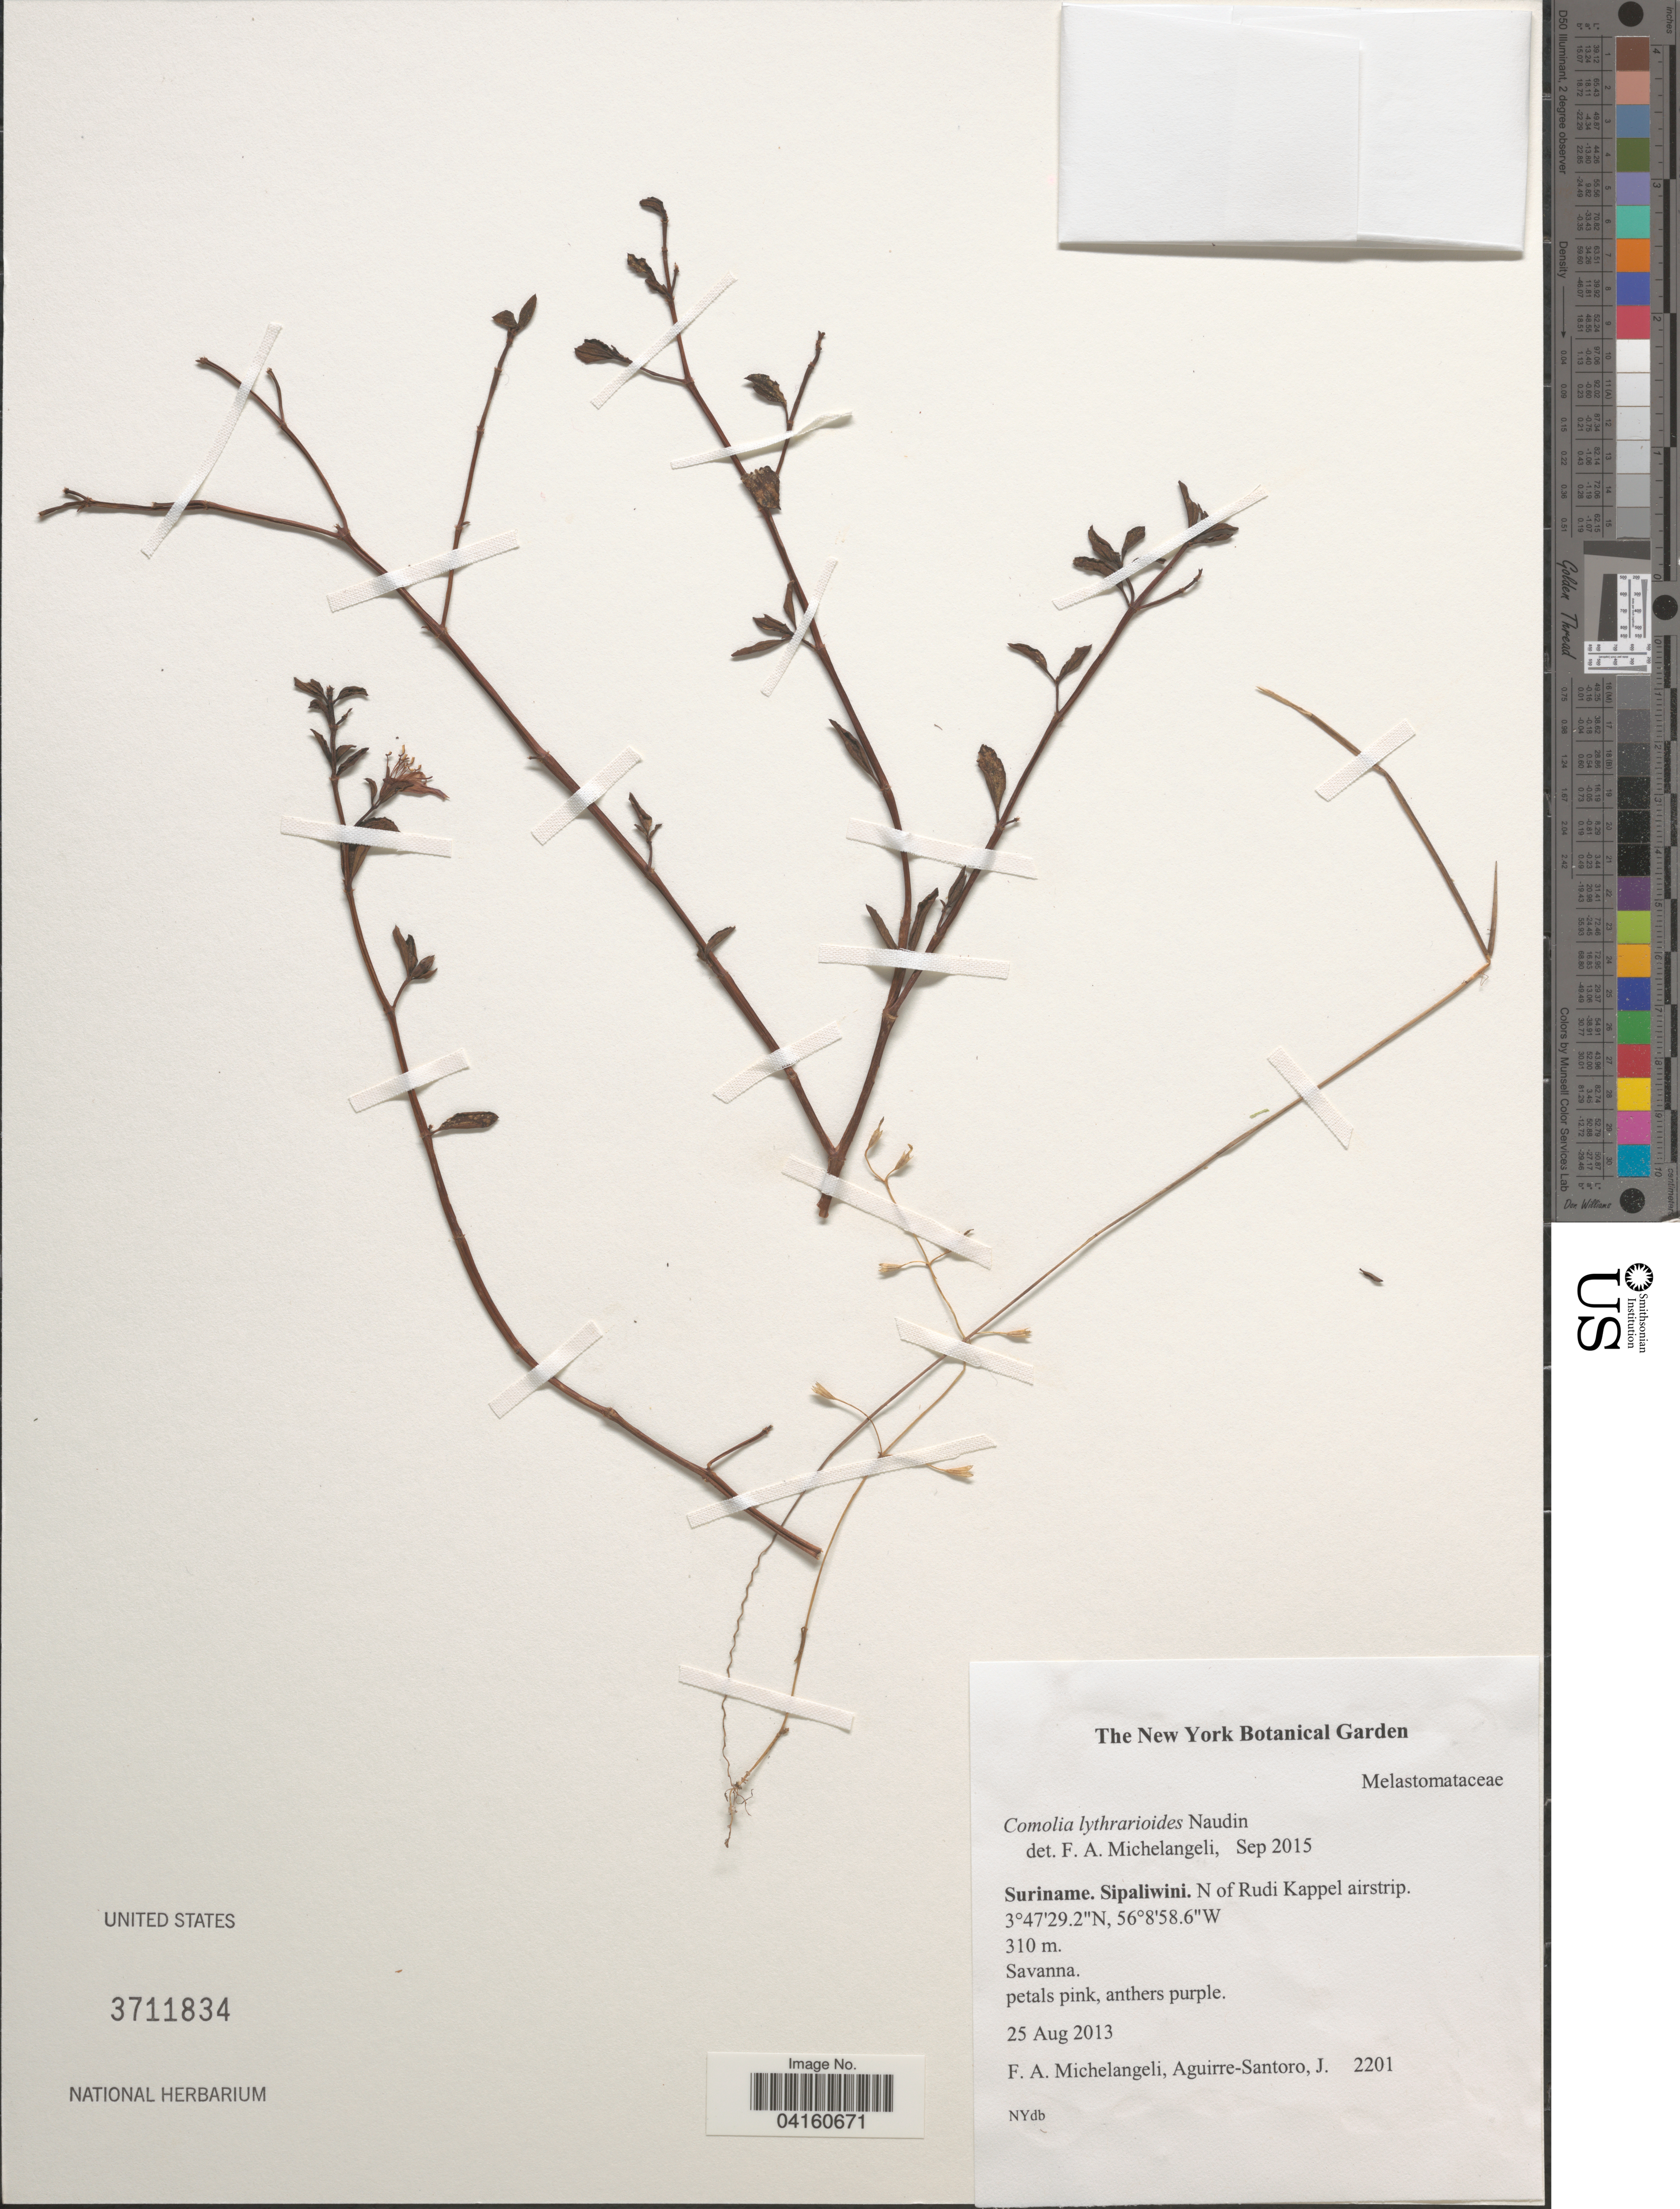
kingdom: Plantae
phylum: Tracheophyta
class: Magnoliopsida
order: Myrtales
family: Melastomataceae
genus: Comolia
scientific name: Comolia lythrarioides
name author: (Steud.) Naudin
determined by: Nunes da Silva, Diego, (RB), Jardim Botanico do Rio de Janeiro - Herbario (BRAZIL)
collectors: F. A. Michelangeli & J. Aguirre-Santoro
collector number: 2201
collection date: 2013-08-25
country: Suriname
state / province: Sipaliwini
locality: N of Rudi Kappel airstrip.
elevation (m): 310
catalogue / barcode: US 3711834